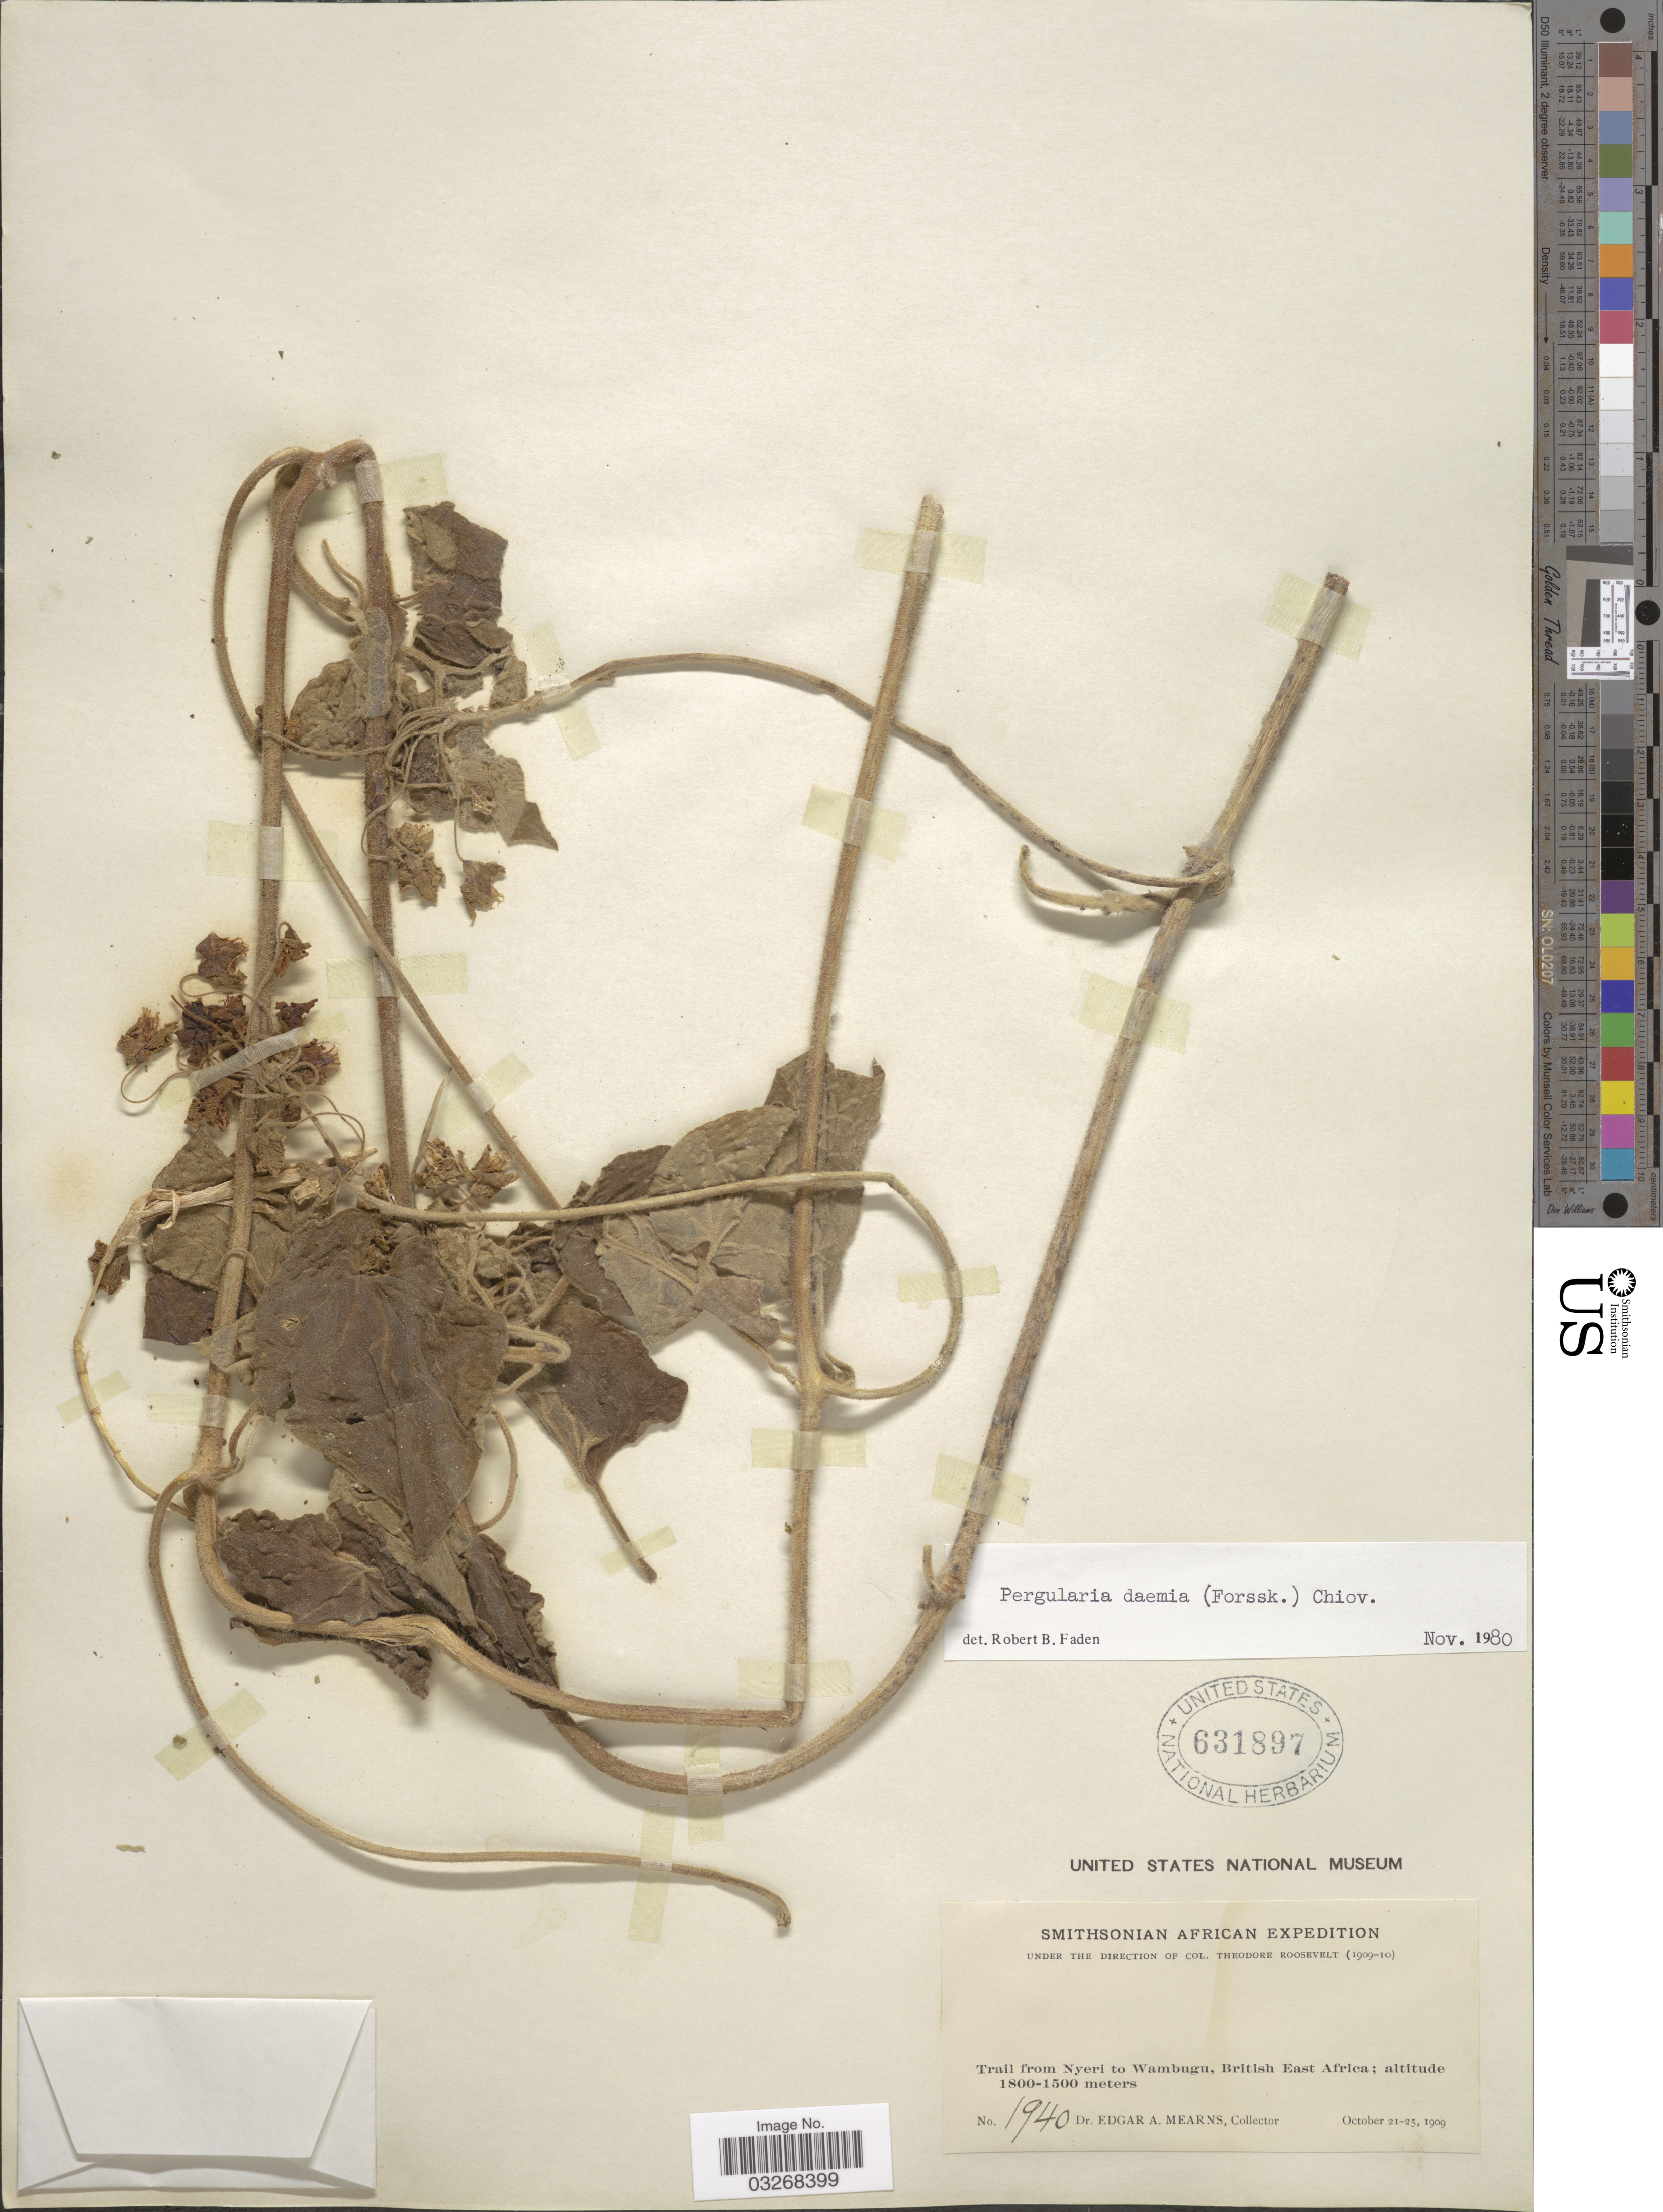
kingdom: Plantae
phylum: Tracheophyta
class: Magnoliopsida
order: Gentianales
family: Apocynaceae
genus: Pergularia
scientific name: Pergularia daemia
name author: (Forssk.) Chiov.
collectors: E. A. Mearns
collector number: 1940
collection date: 1909-10-21/1909-10-25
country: Kenya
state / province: Nyeri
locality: Trail from Nyeri to Wambugu, British East Africa.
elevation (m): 1500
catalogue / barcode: US 631897